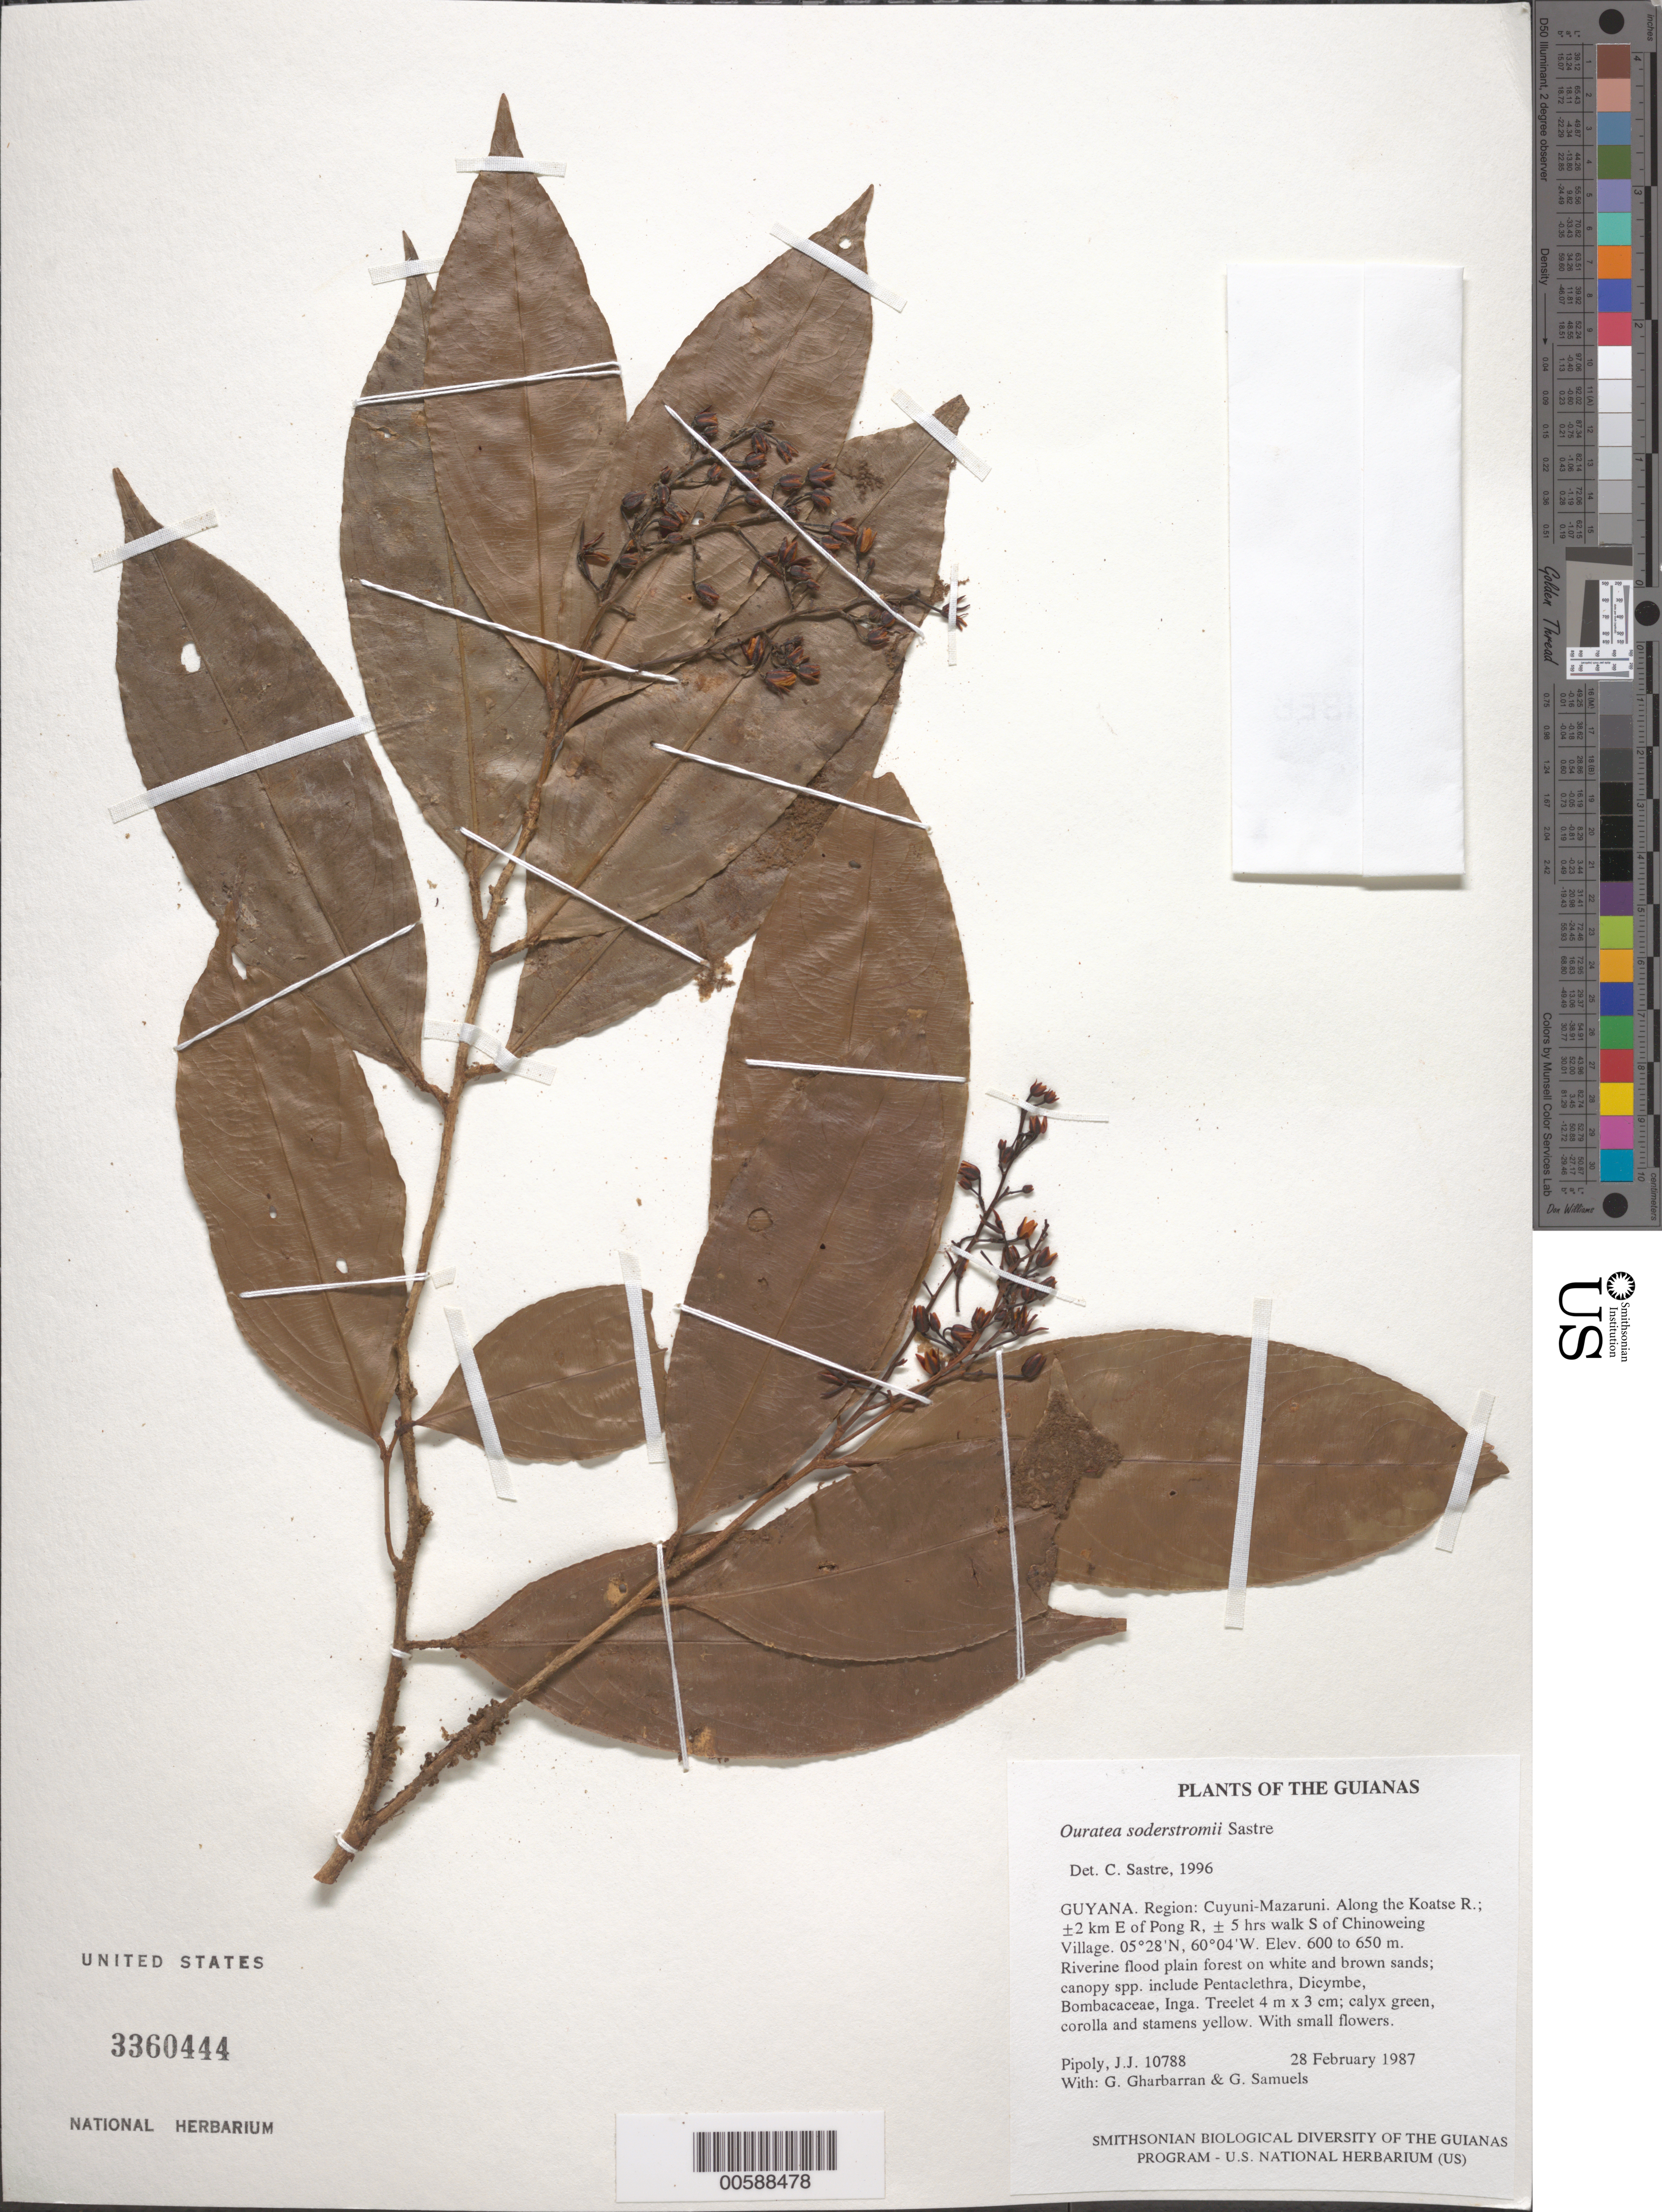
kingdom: Plantae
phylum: Tracheophyta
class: Magnoliopsida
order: Malpighiales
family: Ochnaceae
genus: Ouratea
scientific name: Ouratea soderstromii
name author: Sastre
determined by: Sastre, C. H. L.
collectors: J. J. Pipoly, G. Gharbarran & G. Samuels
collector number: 10788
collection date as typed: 28 February 1987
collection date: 1987-02-28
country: Guyana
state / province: Cuyuni-Mazaruni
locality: Along the Koatse R.; ±2 km E of Pong R, ± 5 hrs walk S of Chinoweing Village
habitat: Riverine flood plain forest on white and brown sands; canopy spp. include Pentaclethra, Dicymbe, Bombacaceae, Inga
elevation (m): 600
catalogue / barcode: US 3360444